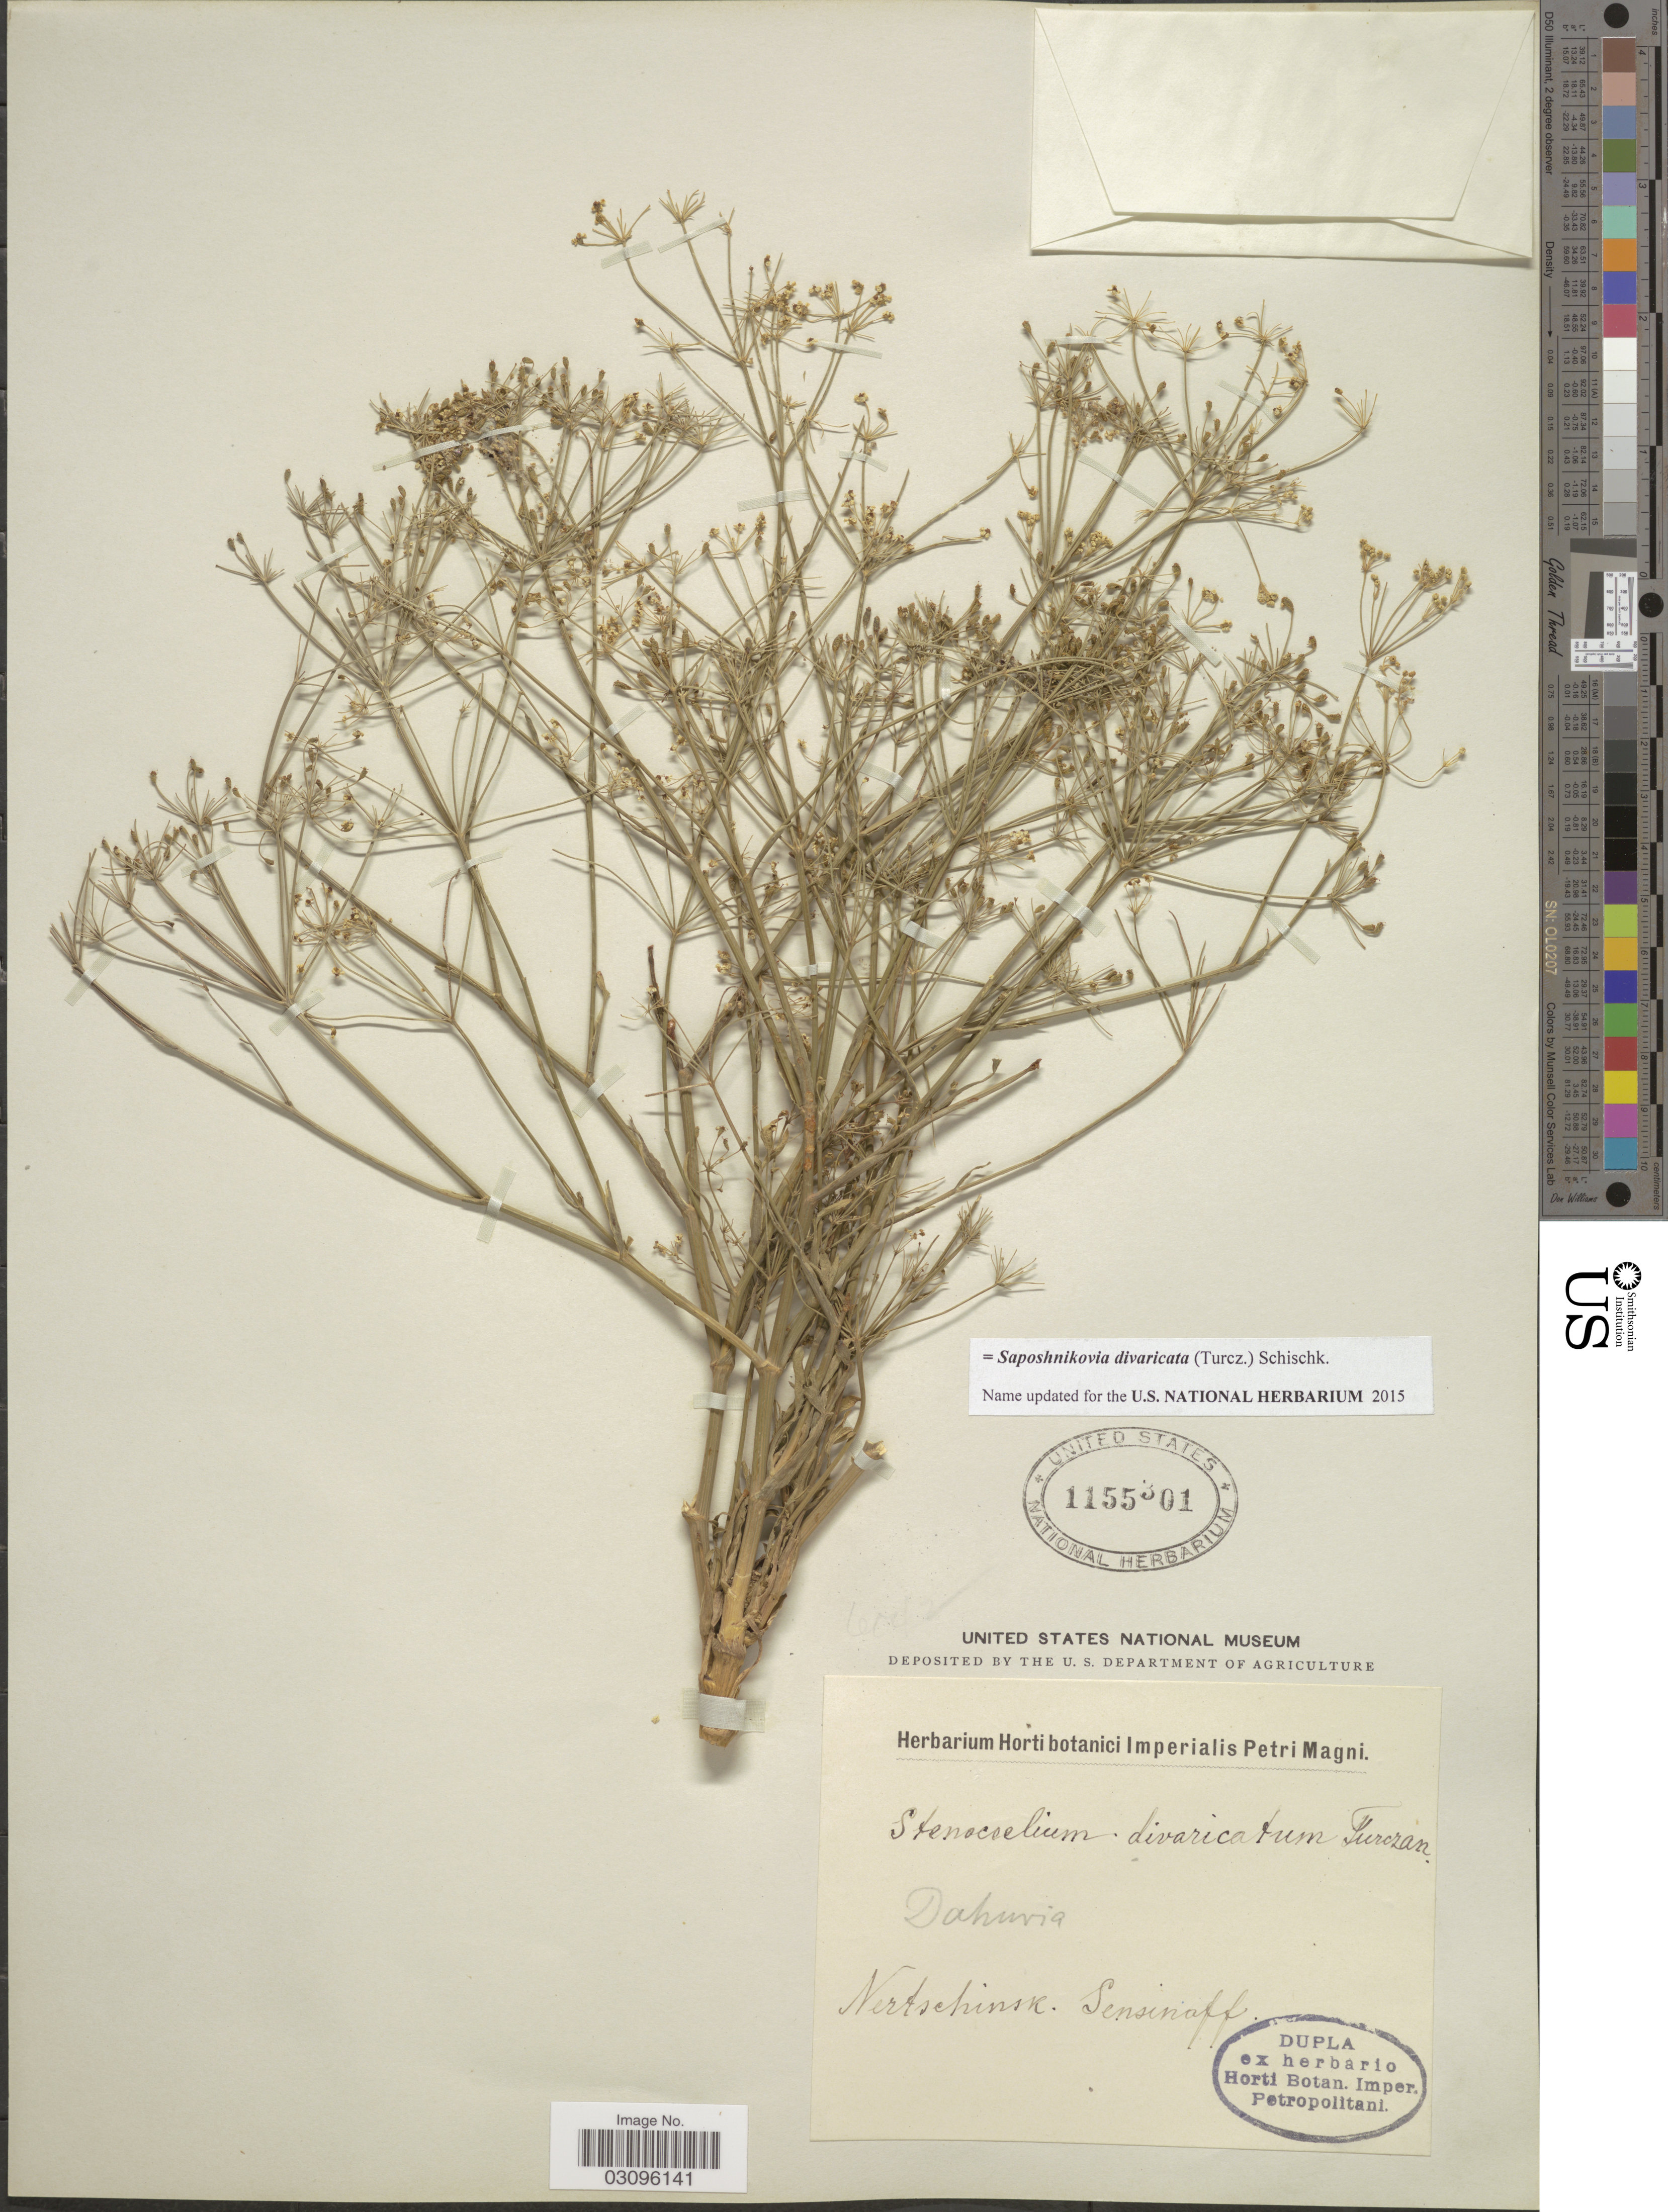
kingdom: Plantae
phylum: Tracheophyta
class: Magnoliopsida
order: Apiales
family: Apiaceae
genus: Saposhnikovia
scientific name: Saposhnikovia divaricata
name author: (Turcz.) Schischk.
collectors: Sensinoff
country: Russian Federation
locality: Dahuria. Nertschinsk.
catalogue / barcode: US 1155301